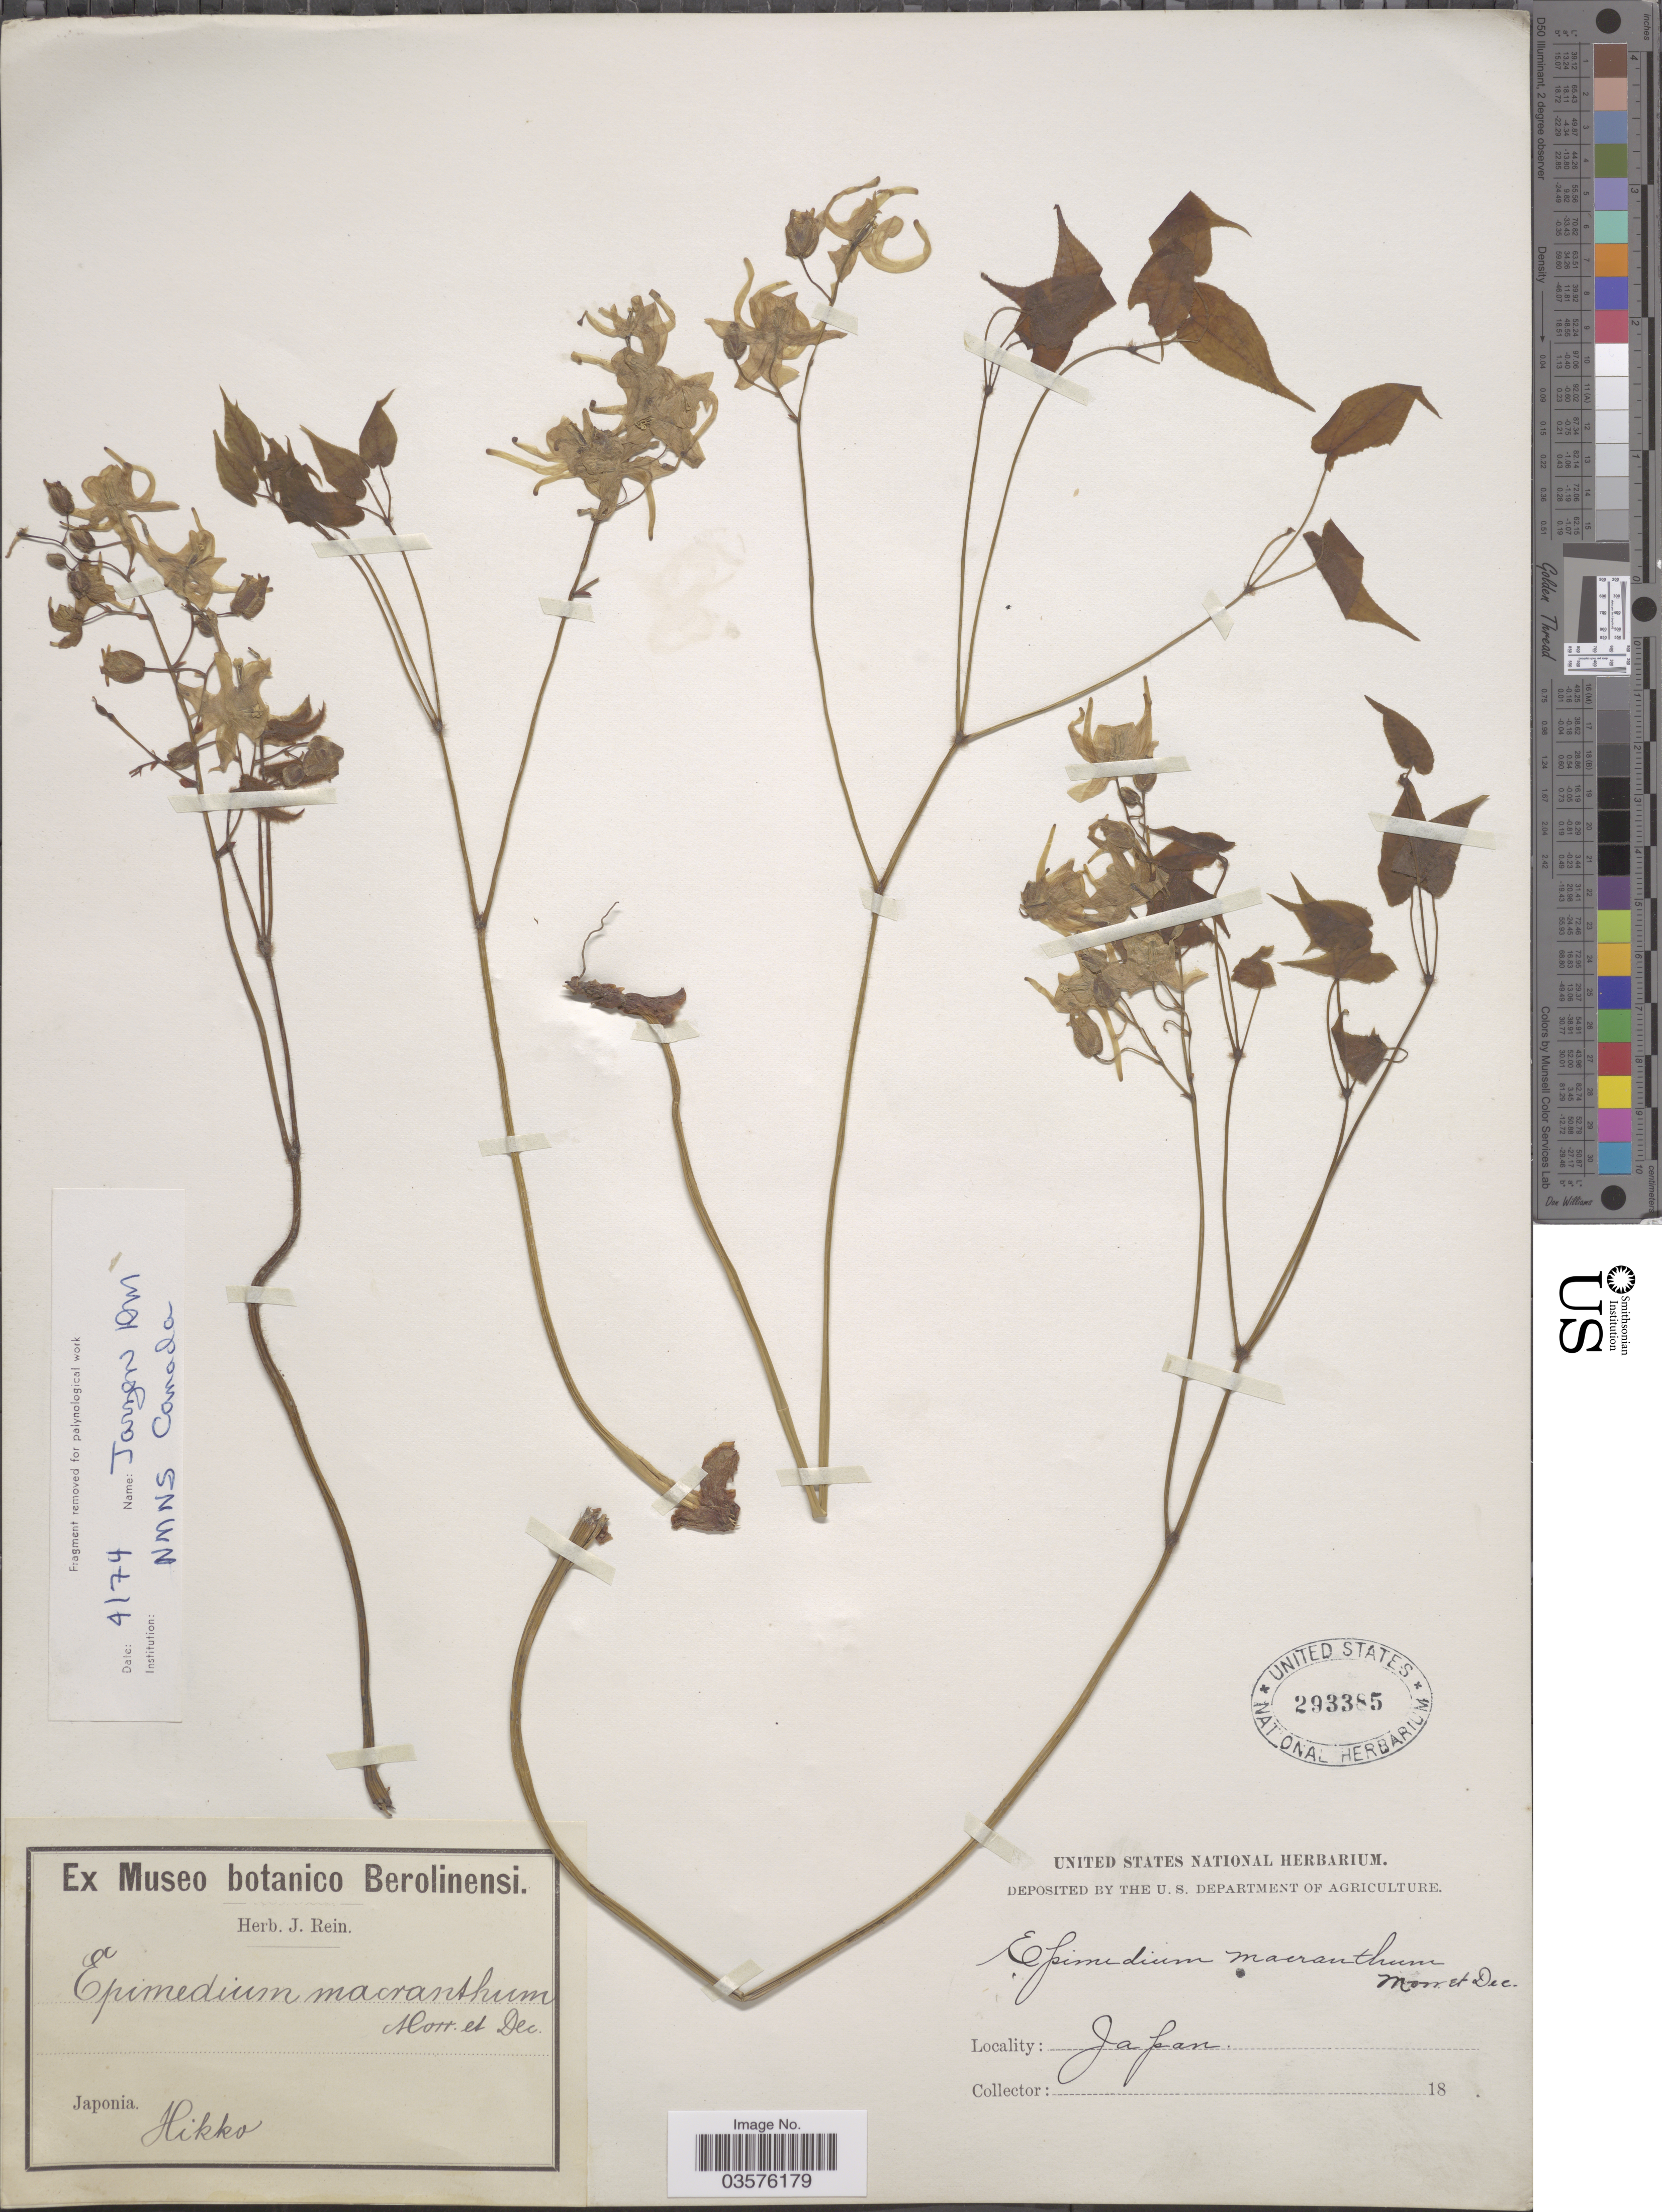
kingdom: Plantae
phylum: Tracheophyta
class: Magnoliopsida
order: Ranunculales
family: Berberidaceae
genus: Epimedium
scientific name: Epimedium grandiflorum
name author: C. Morren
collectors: ex herb. J. Rein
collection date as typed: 18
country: Japan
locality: Japonia. Hikko.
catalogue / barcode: US 293385